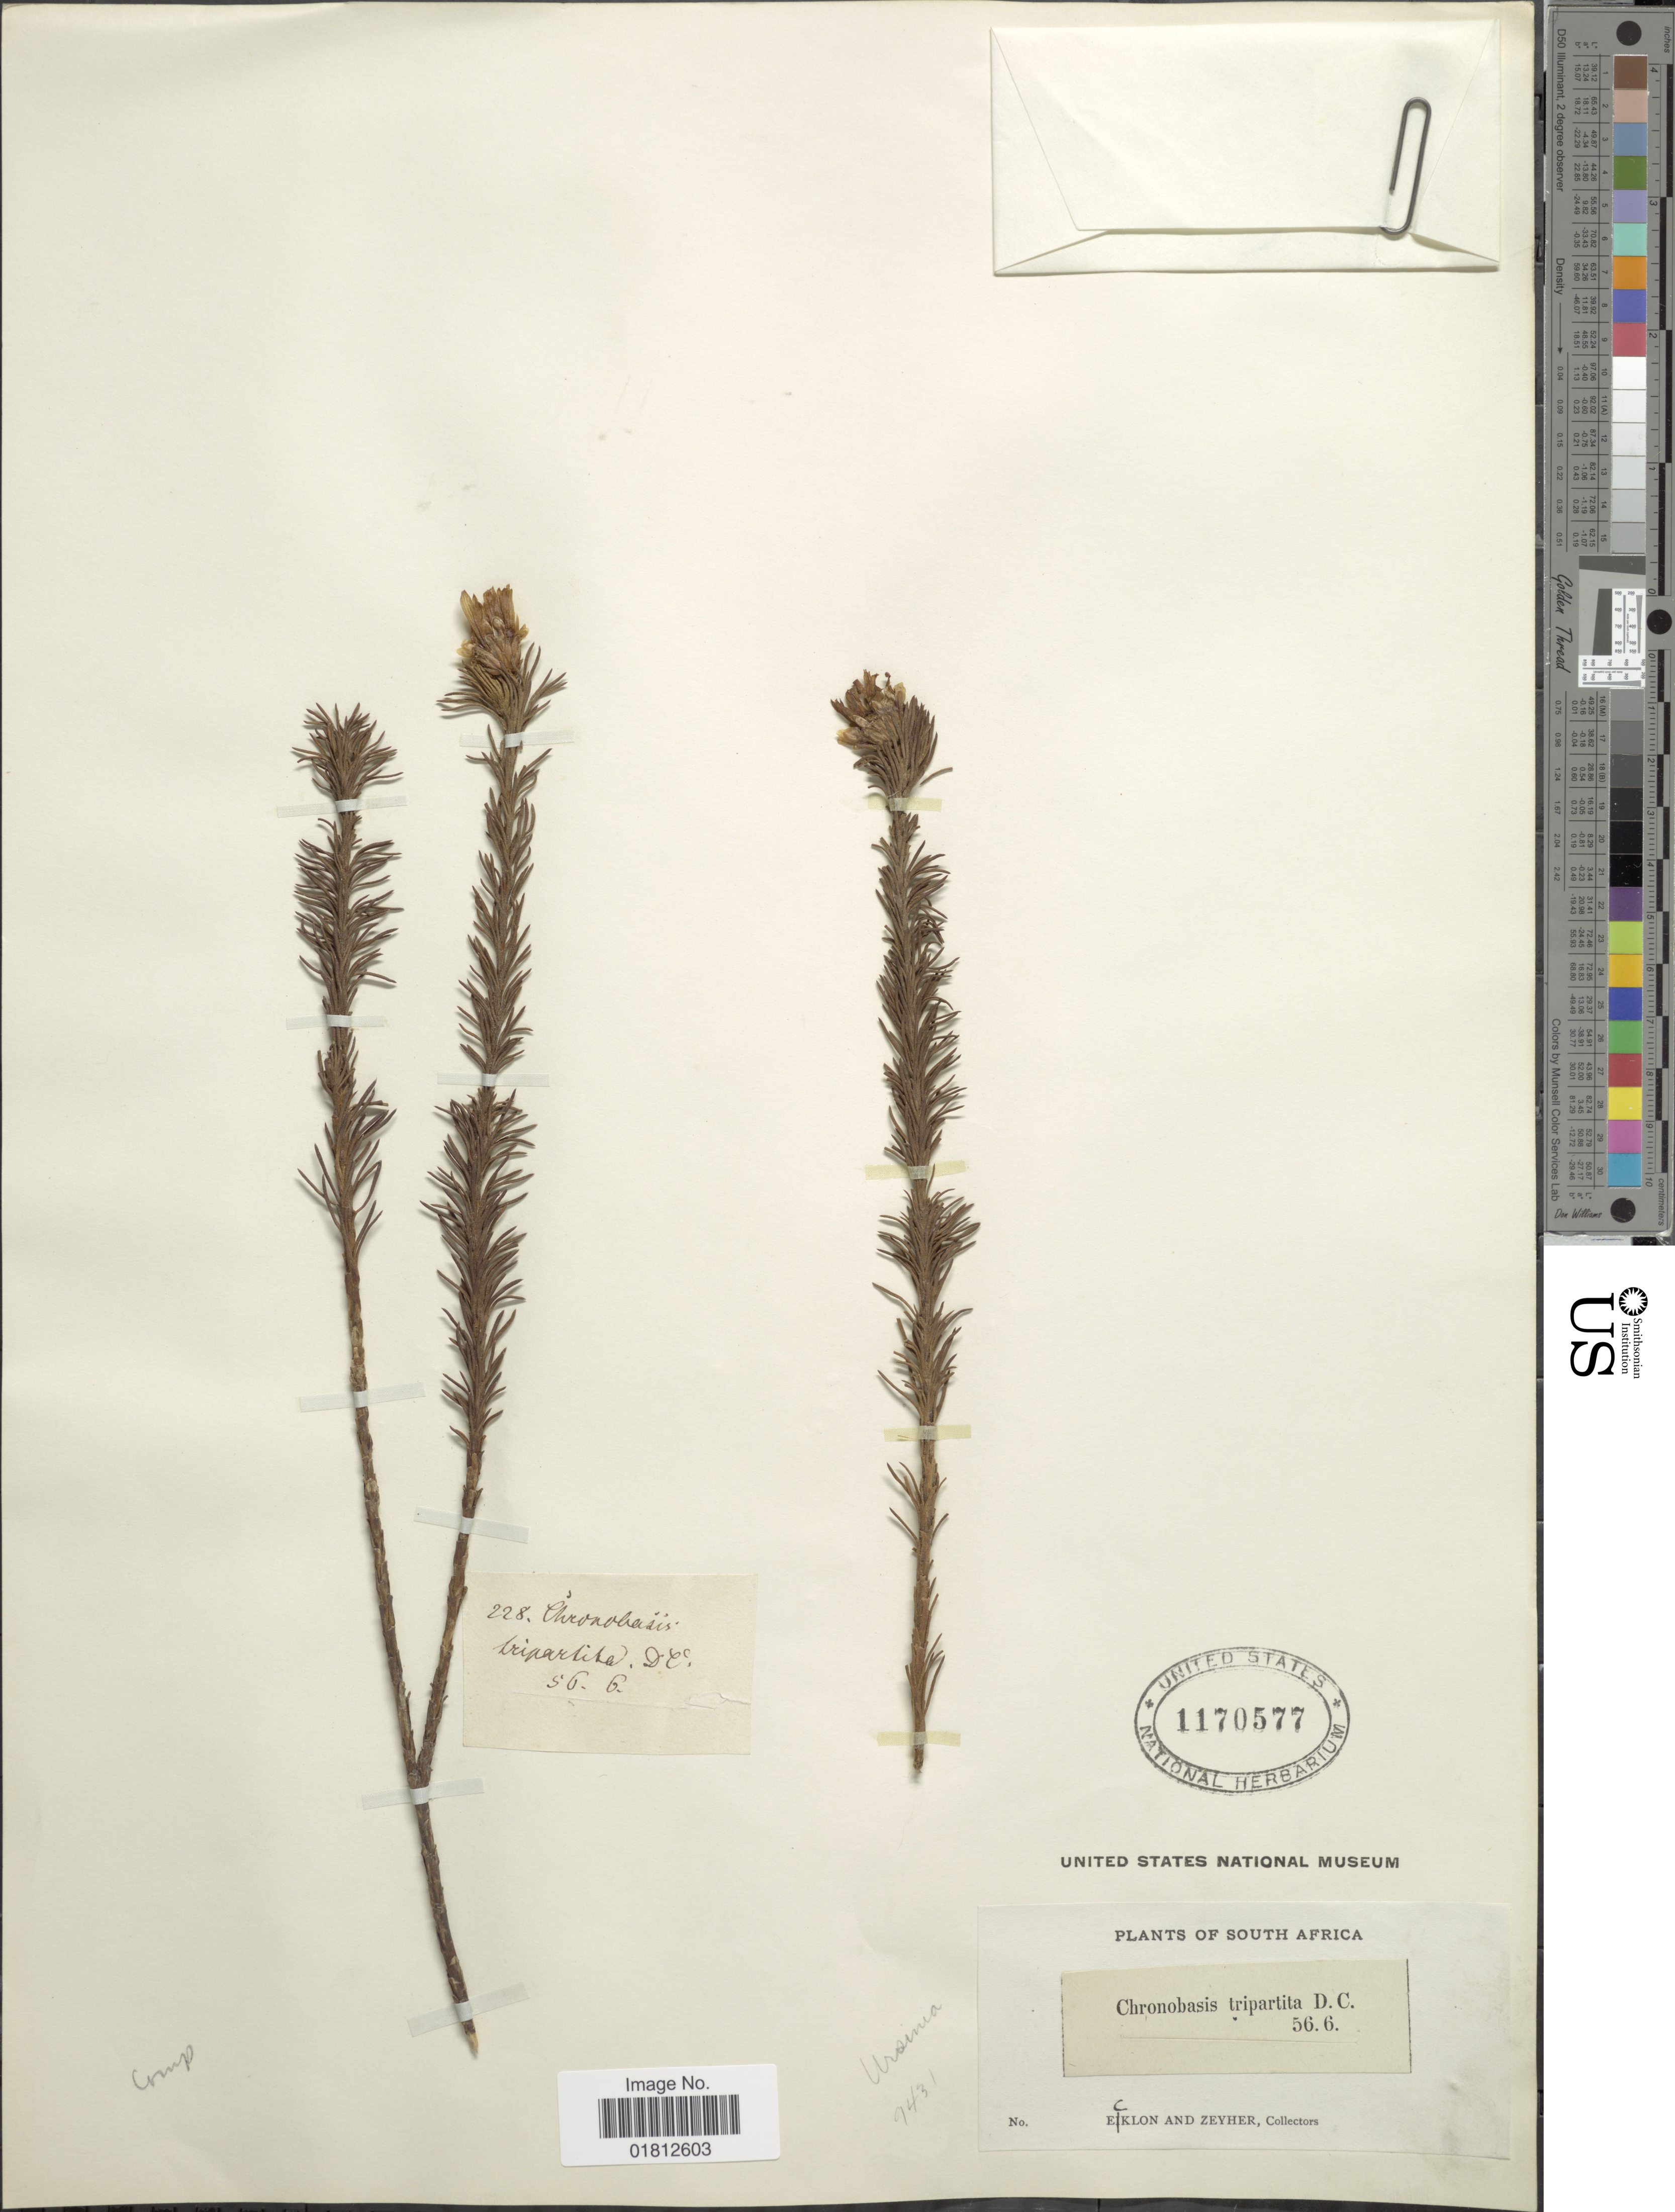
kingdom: Plantae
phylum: Tracheophyta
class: Magnoliopsida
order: Asterales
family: Asteraceae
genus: Ursinia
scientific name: Ursinia tripartita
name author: N.E. Br.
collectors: -. Ecklon & -. Zeyher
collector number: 228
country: South Africa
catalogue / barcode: US 1170577